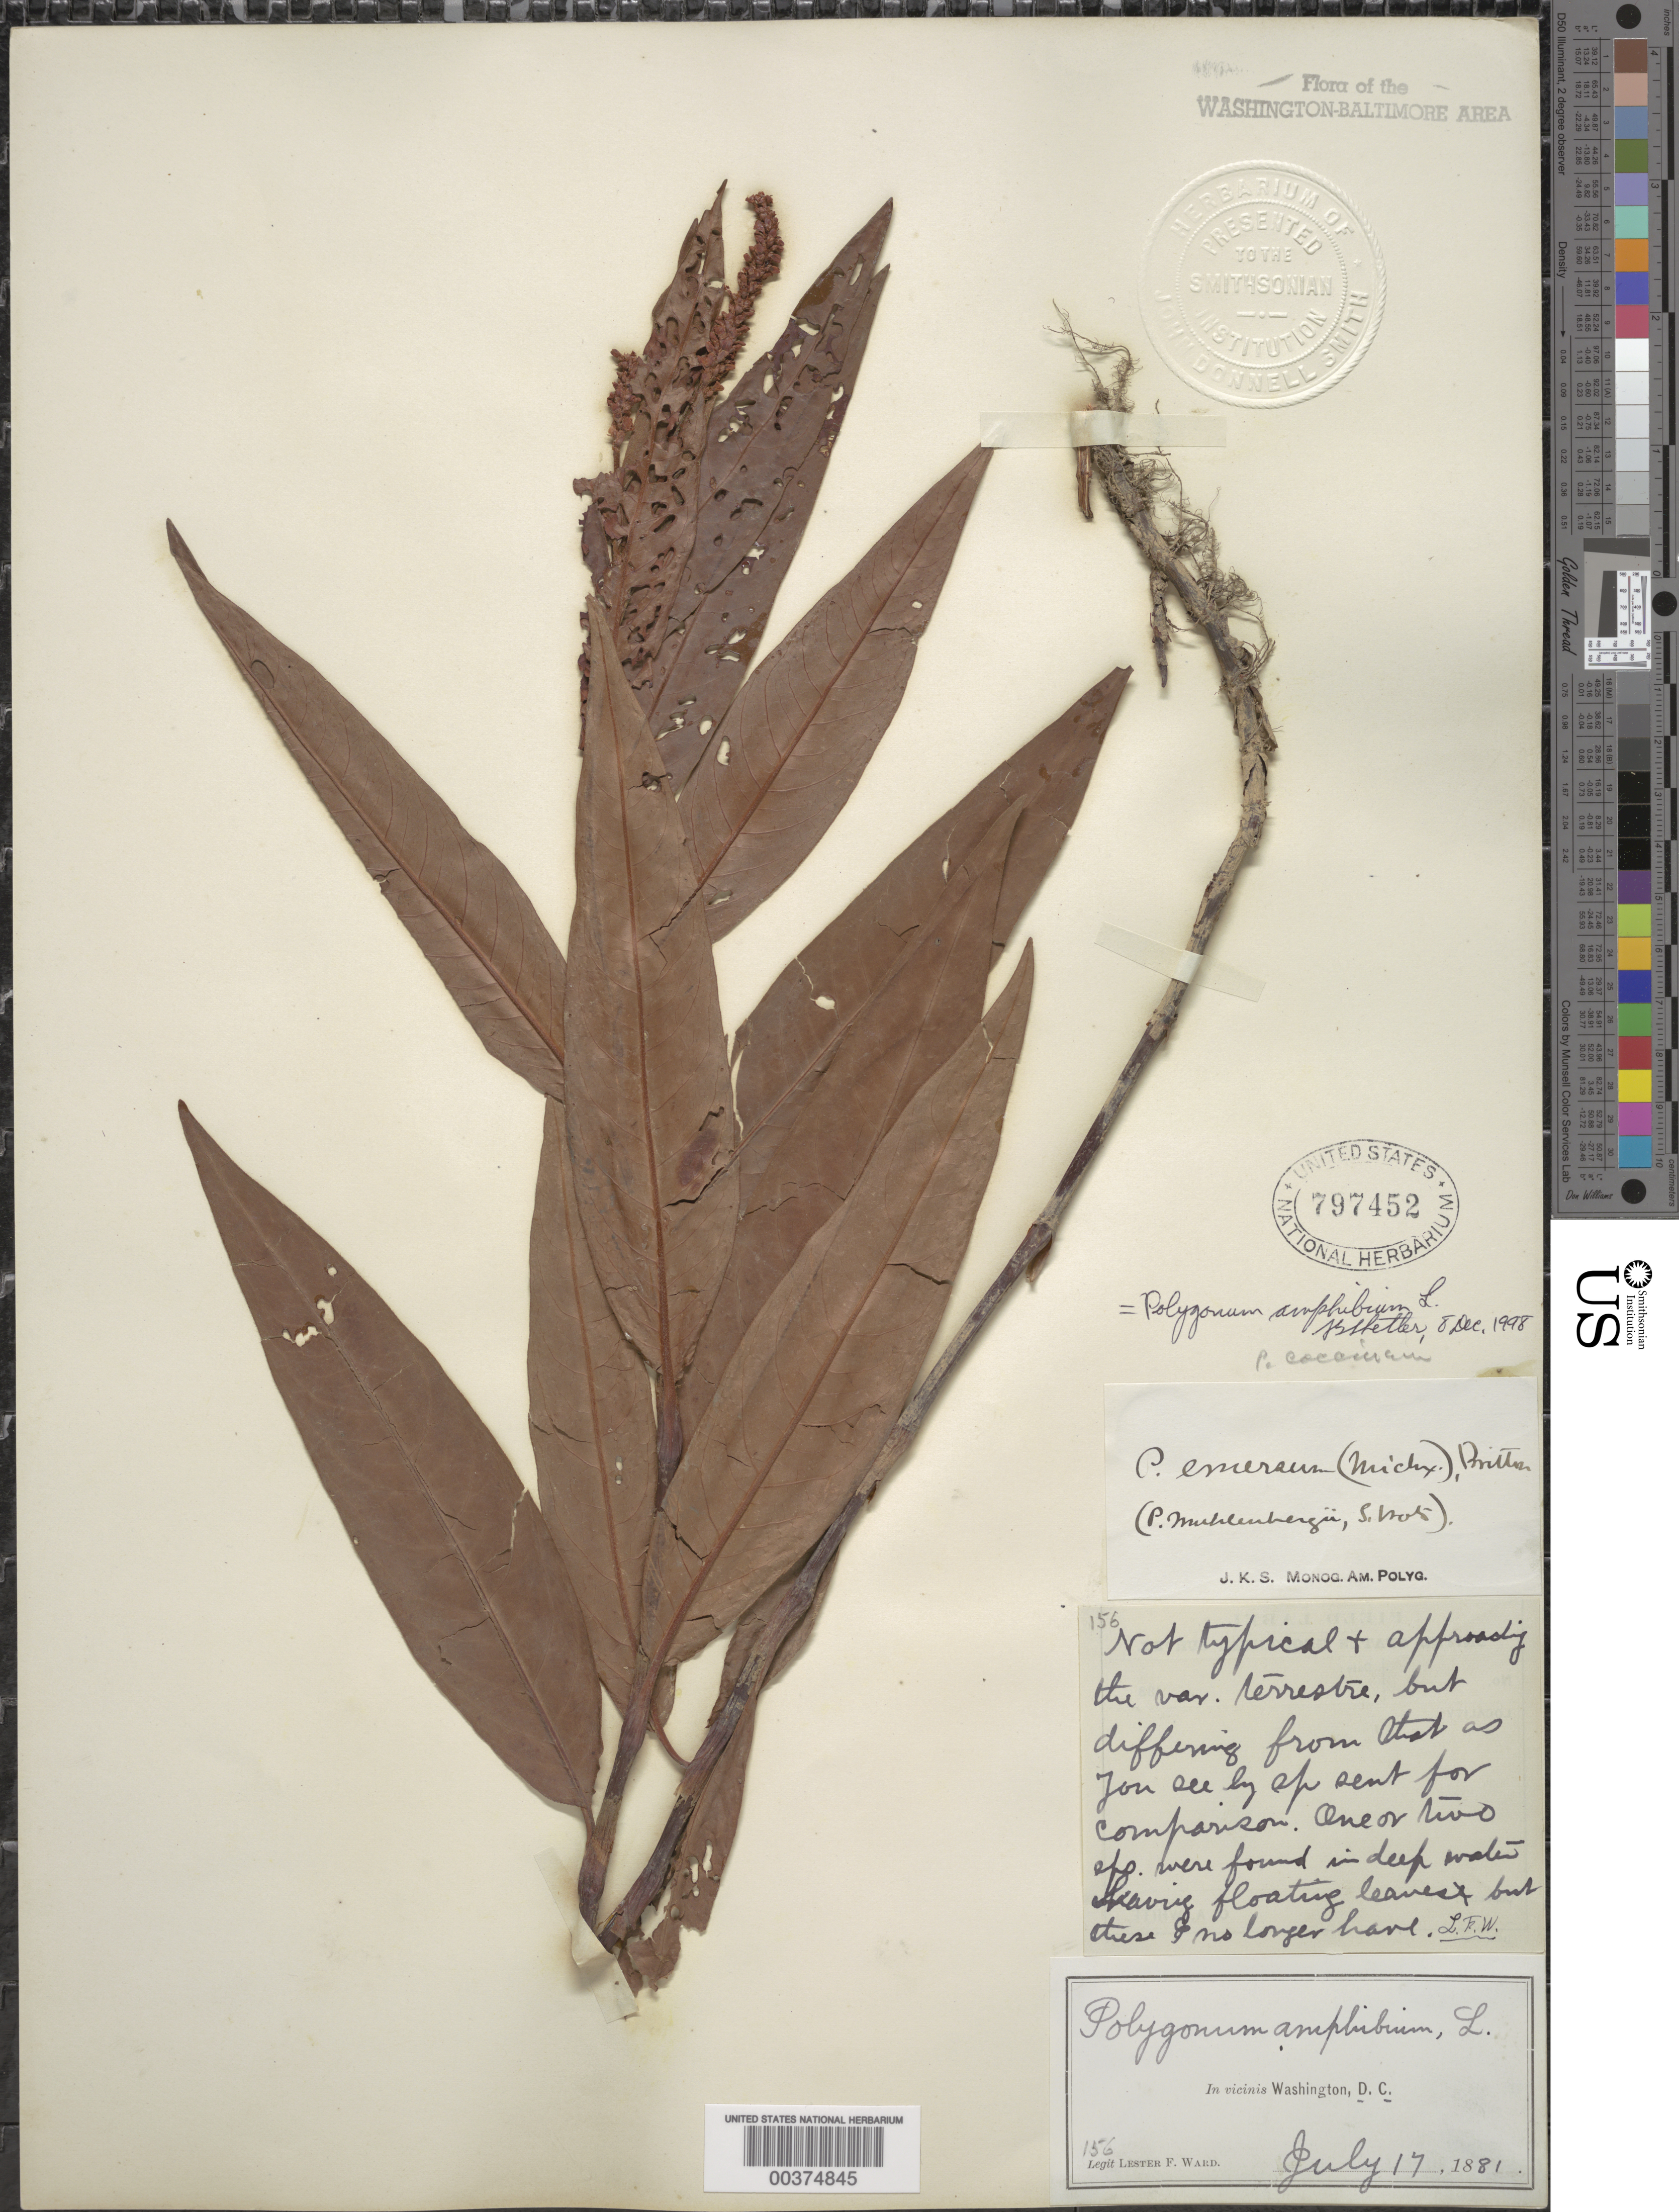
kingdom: Plantae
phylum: Tracheophyta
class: Magnoliopsida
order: Caryophyllales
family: Polygonaceae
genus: Persicaria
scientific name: Persicaria coccinea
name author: (Muhl. ex Willd.) Greene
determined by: Atha, D. E.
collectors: L. F. Ward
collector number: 156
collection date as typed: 17 Jul 1881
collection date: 1881-07-17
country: United States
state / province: District of Columbia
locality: Washington DC area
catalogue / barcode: US 797452